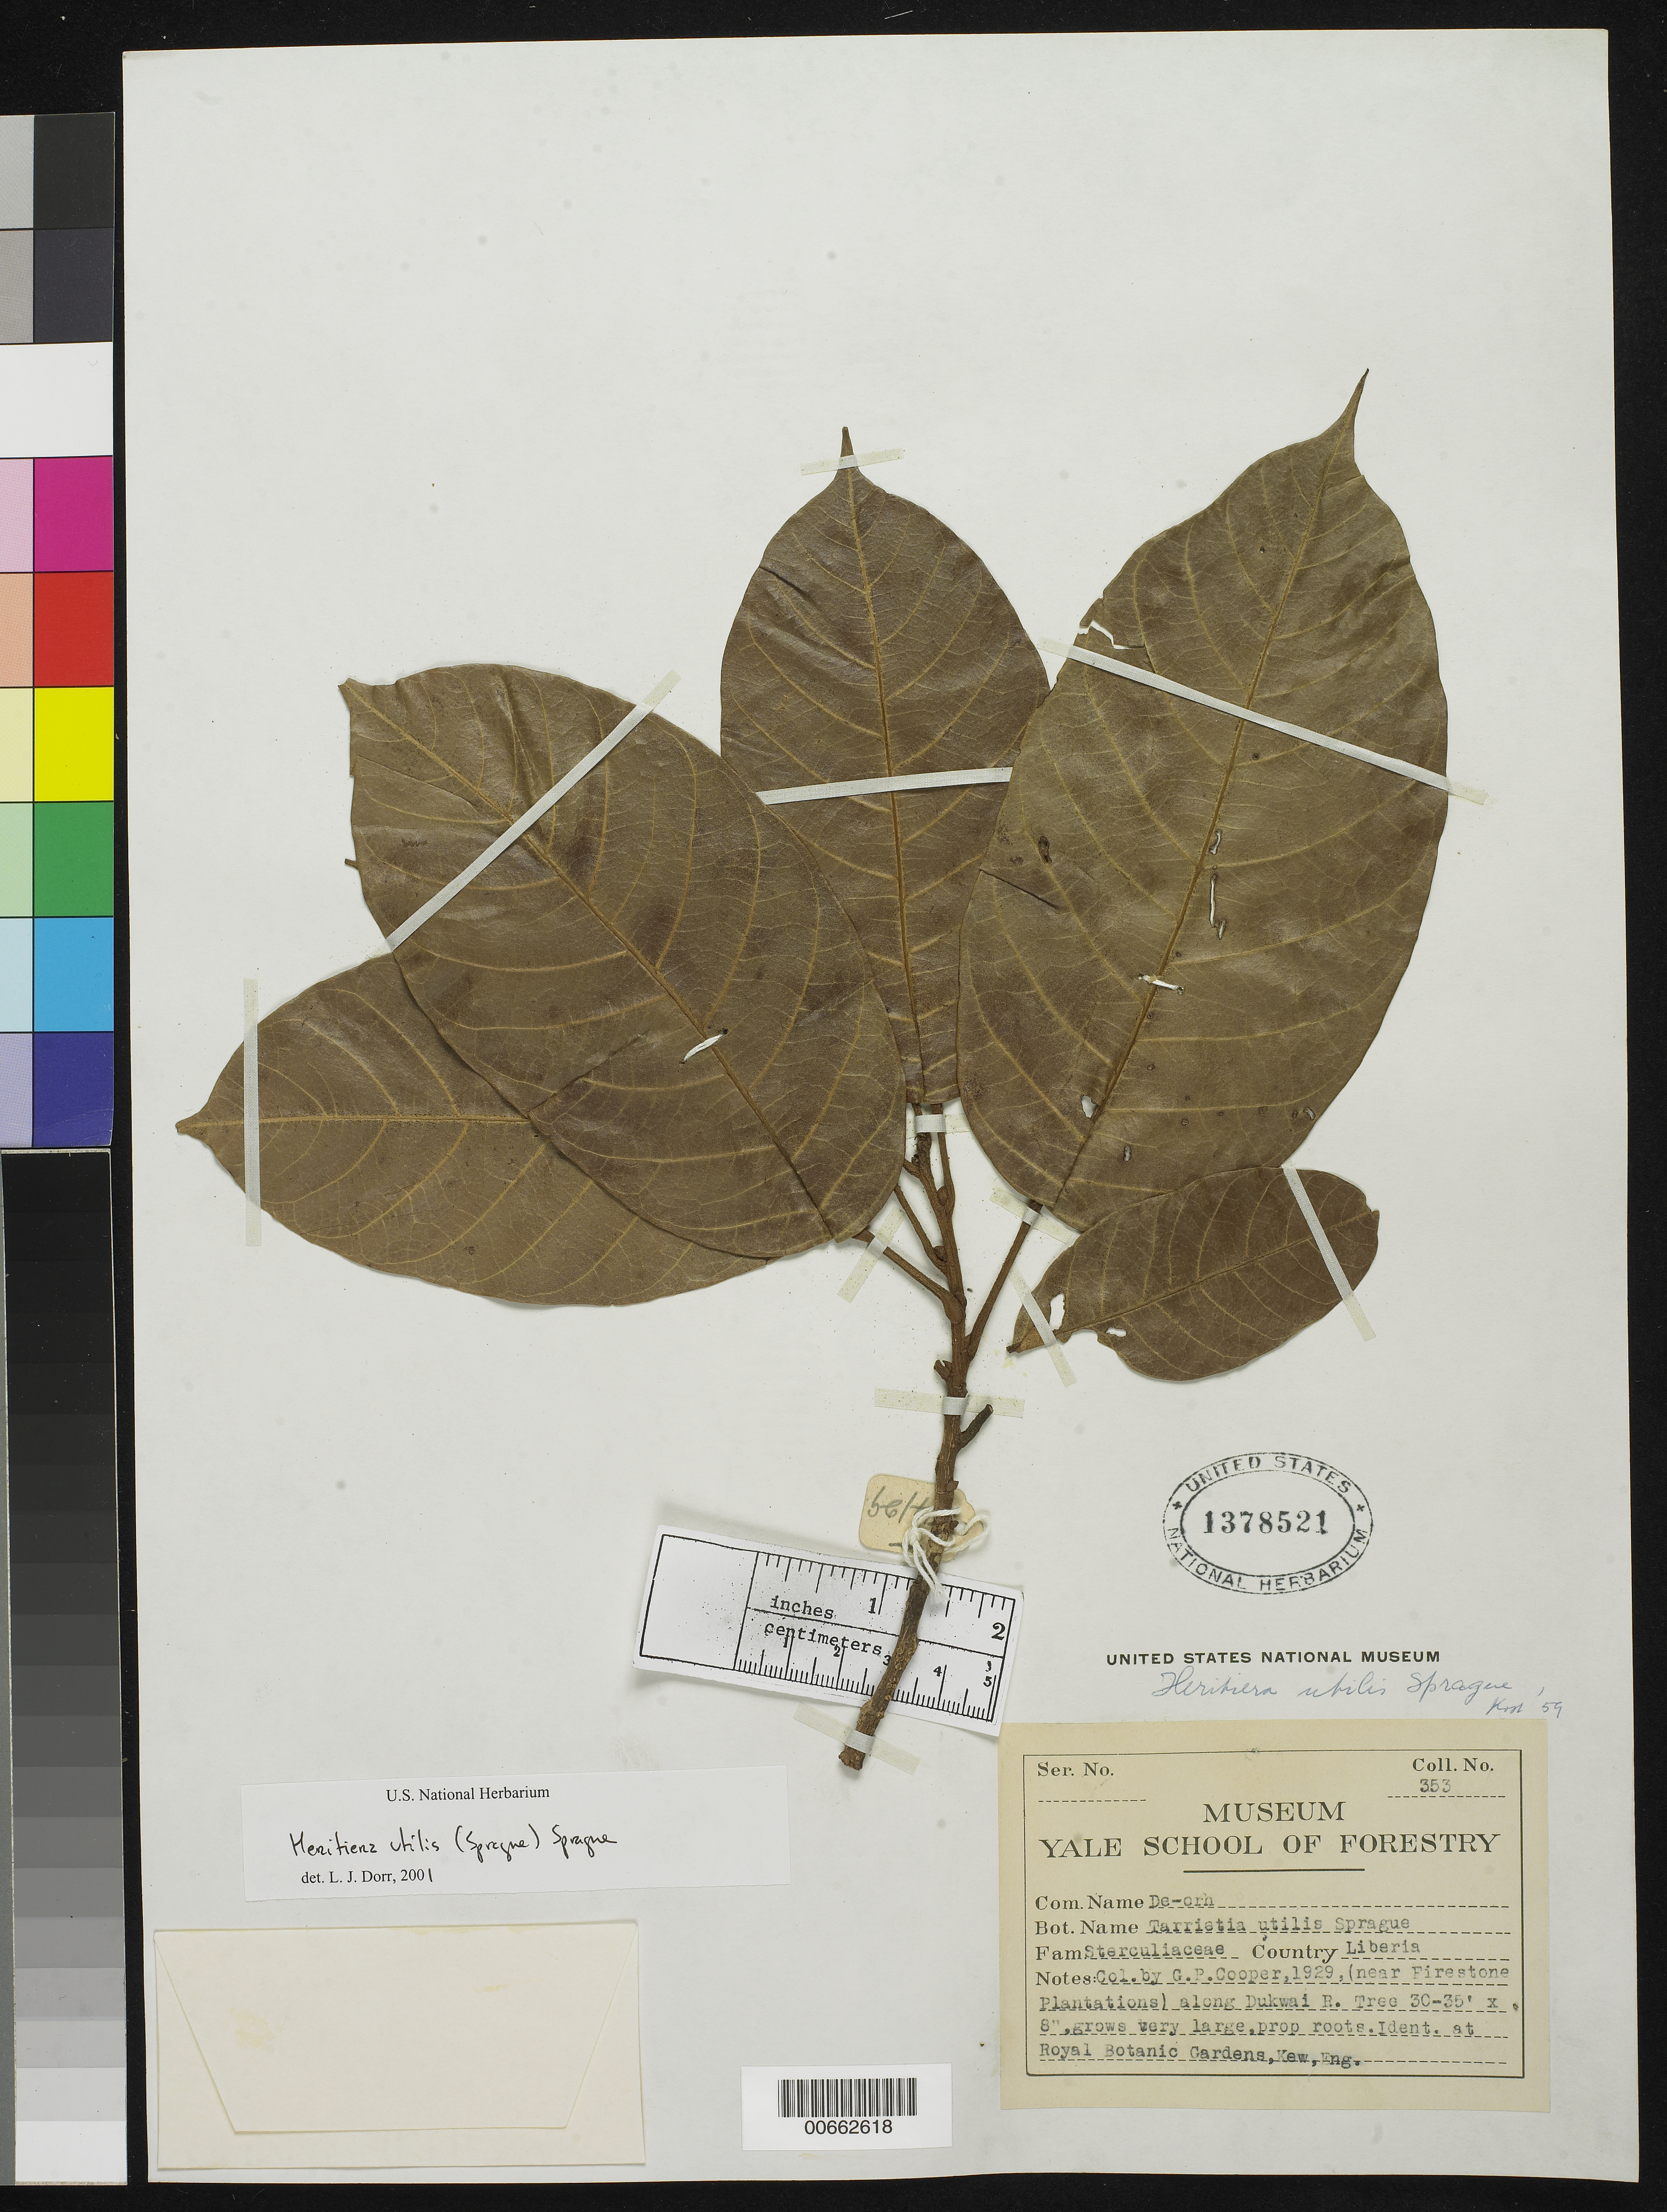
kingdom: Plantae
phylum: Tracheophyta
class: Magnoliopsida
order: Malvales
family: Malvaceae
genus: Heritiera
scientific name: Heritiera utilis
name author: (Sprague) Sprague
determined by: Dorr, L. J., (BOT), Smithsonian Institution - National Museum of Natural History (UNITED STATES)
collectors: G. Cooper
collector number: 353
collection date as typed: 1929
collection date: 1929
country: Liberia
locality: Near Firestone Plantations, along Dukwai River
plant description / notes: Common name: De-orh; Common name: Wish-more; MAD, US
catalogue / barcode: US 1378521